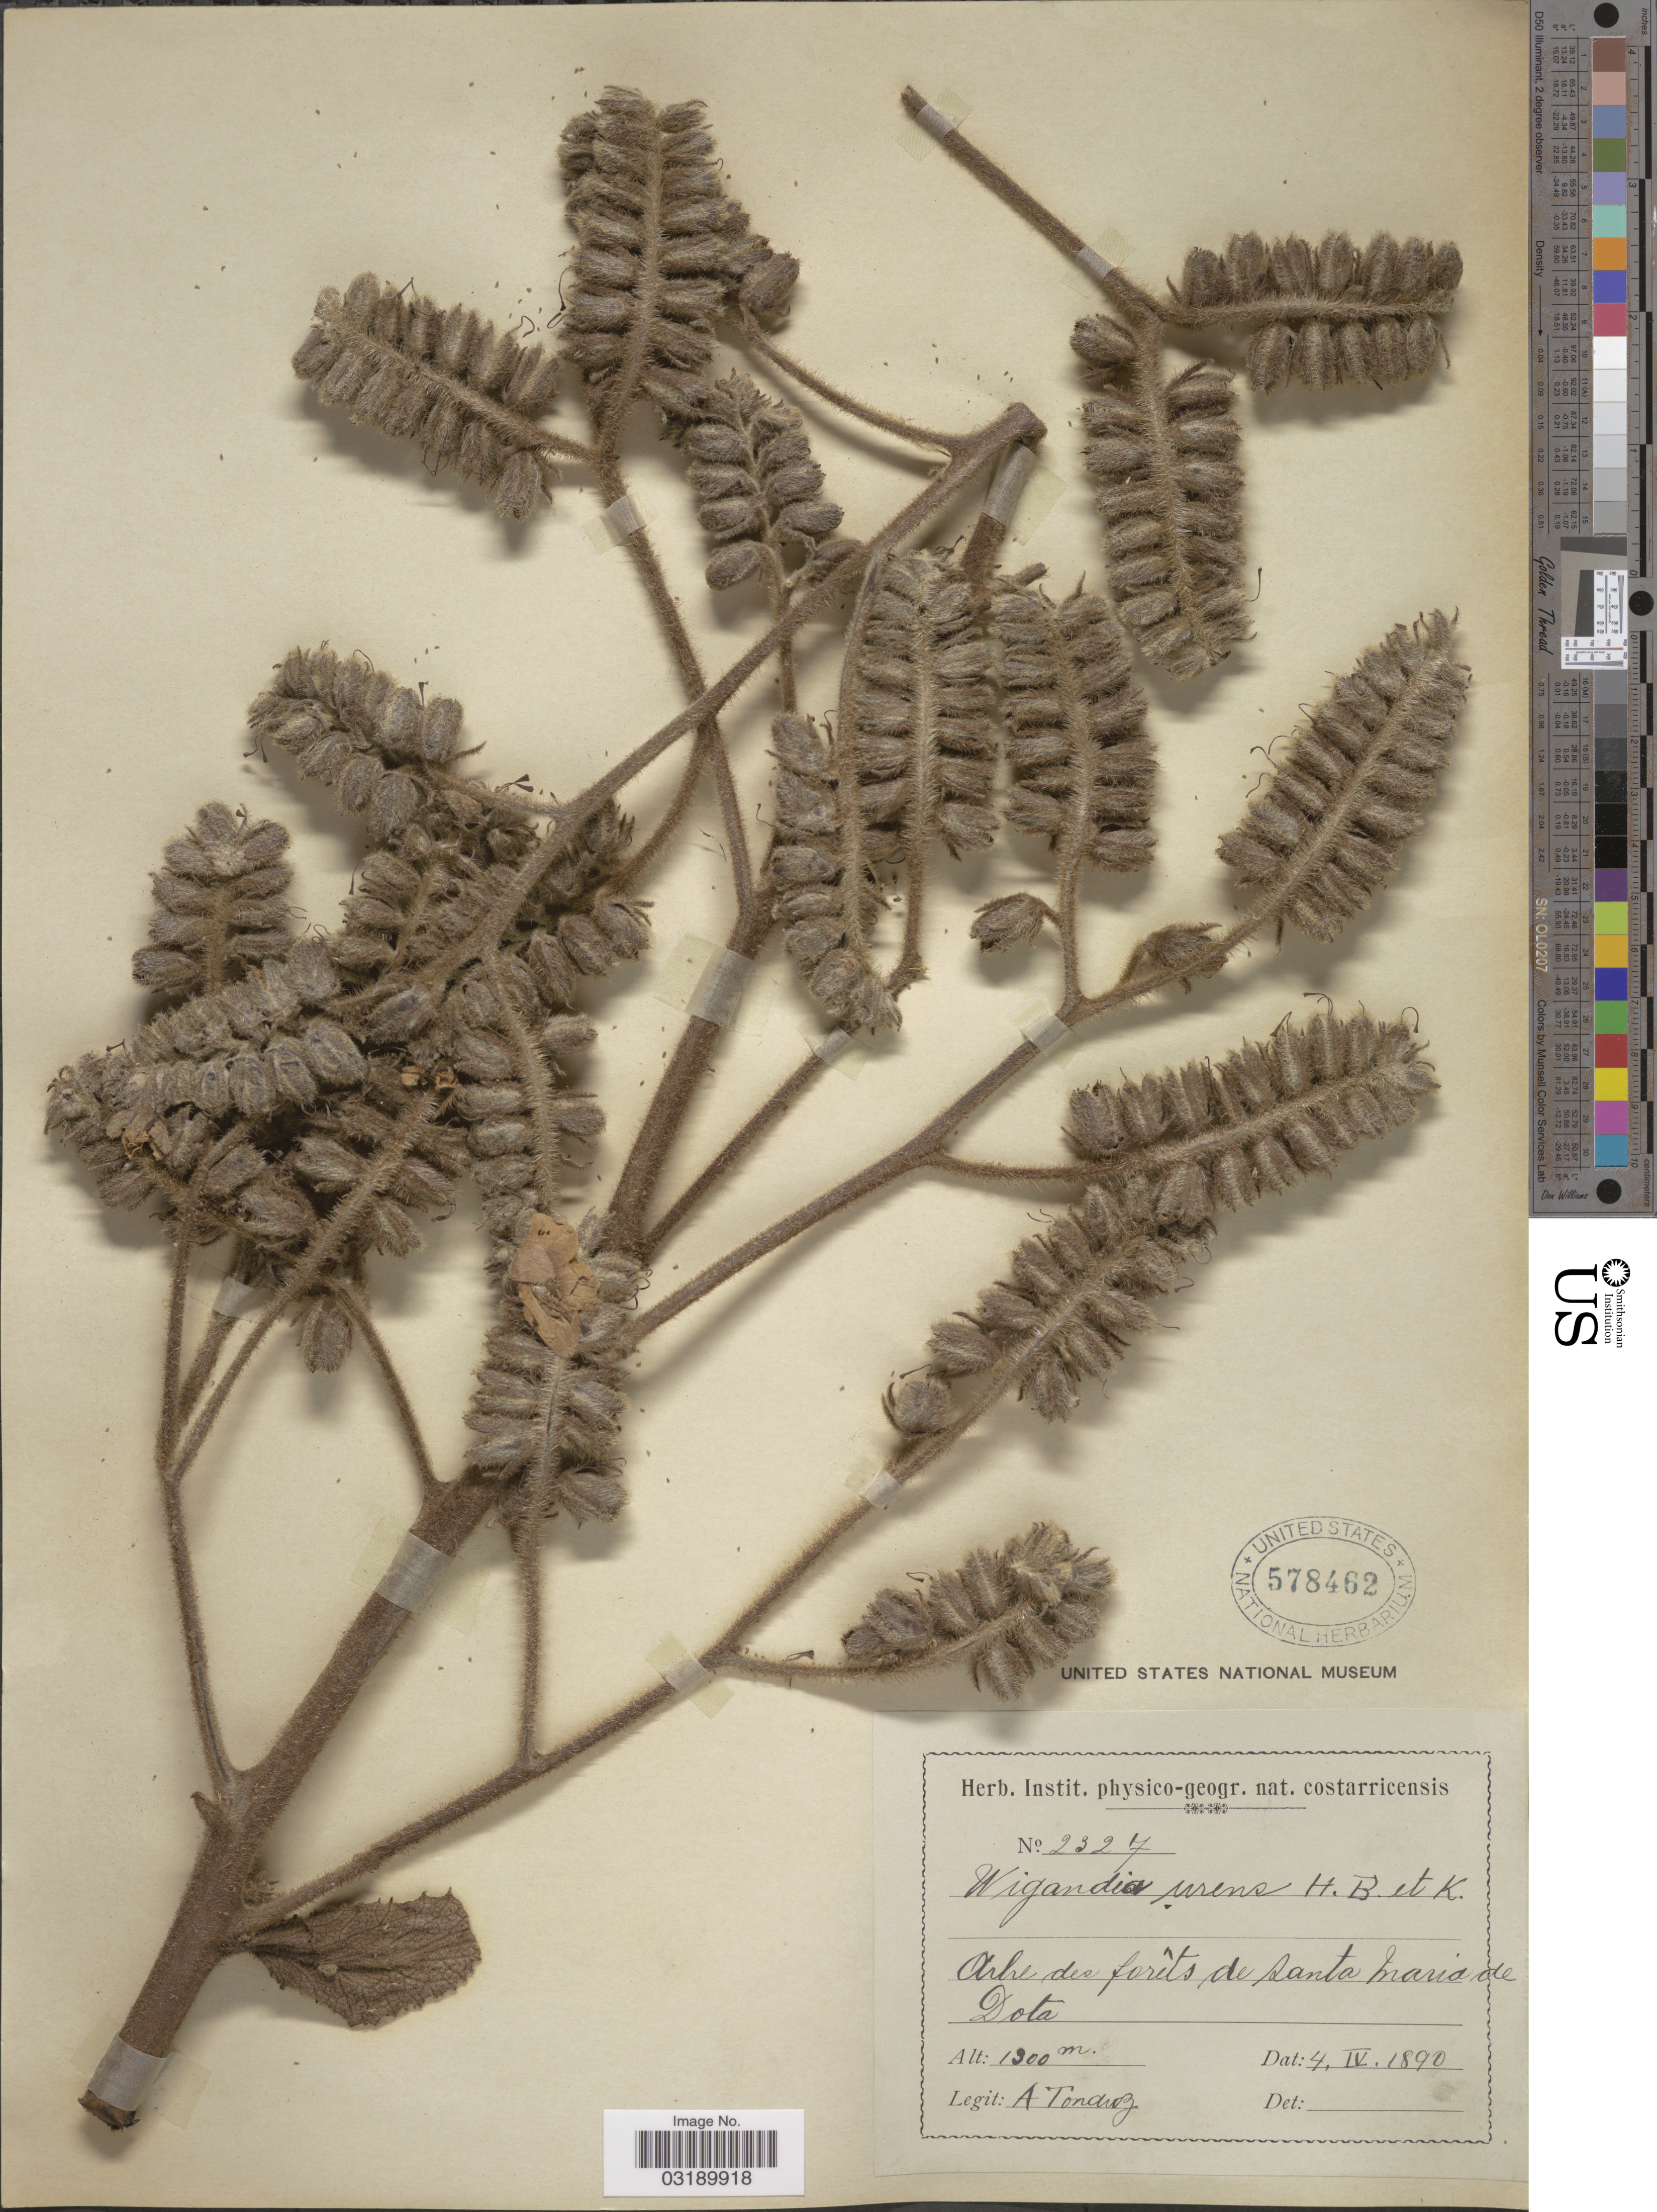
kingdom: Plantae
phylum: Tracheophyta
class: Magnoliopsida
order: Boraginales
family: Namaceae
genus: Wigandia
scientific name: Wigandia kunthii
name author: Choisy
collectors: A. Tonduz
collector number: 2327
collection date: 1890-04-04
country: Costa Rica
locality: Arbre des forets de Santa Maria de Dota.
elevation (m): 1300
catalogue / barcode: US 578462